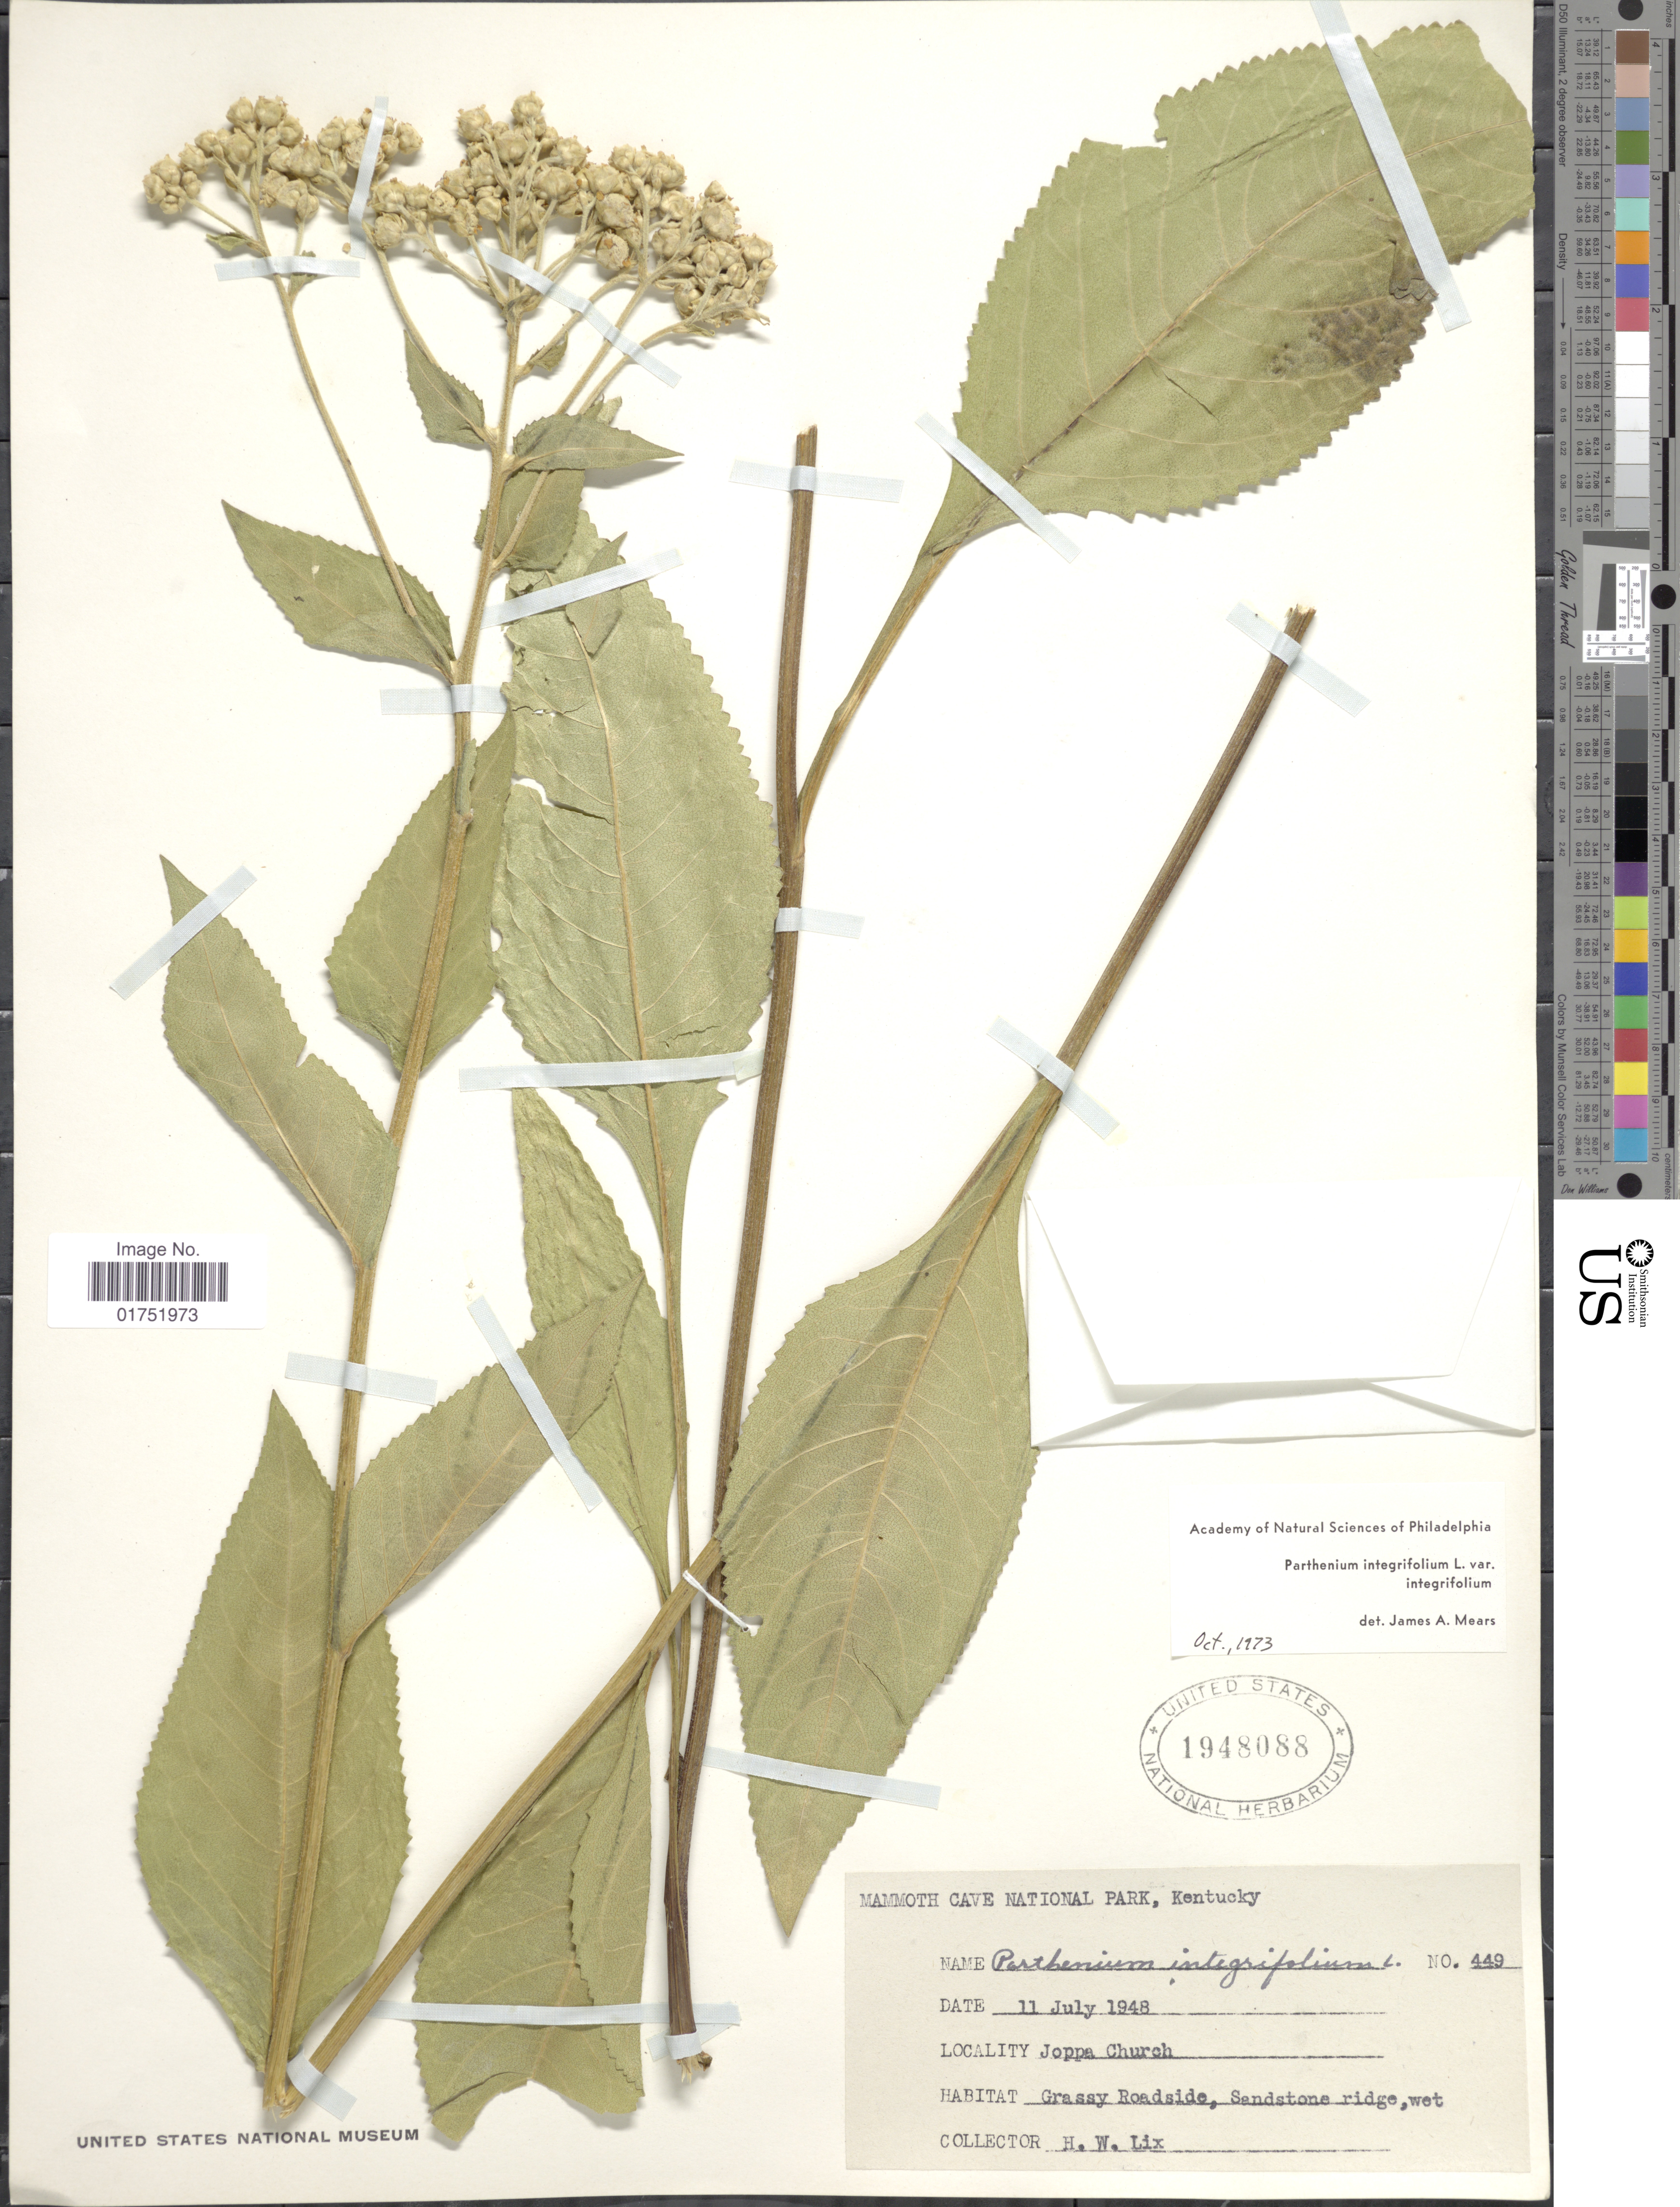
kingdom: Plantae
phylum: Tracheophyta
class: Magnoliopsida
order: Asterales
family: Asteraceae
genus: Parthenium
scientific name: Parthenium integrifolium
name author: L.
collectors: H. W. Lix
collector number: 449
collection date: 1948-07-11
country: United States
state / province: Kentucky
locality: Mammoth Cave National Park, Joppa Church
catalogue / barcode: US 1948088